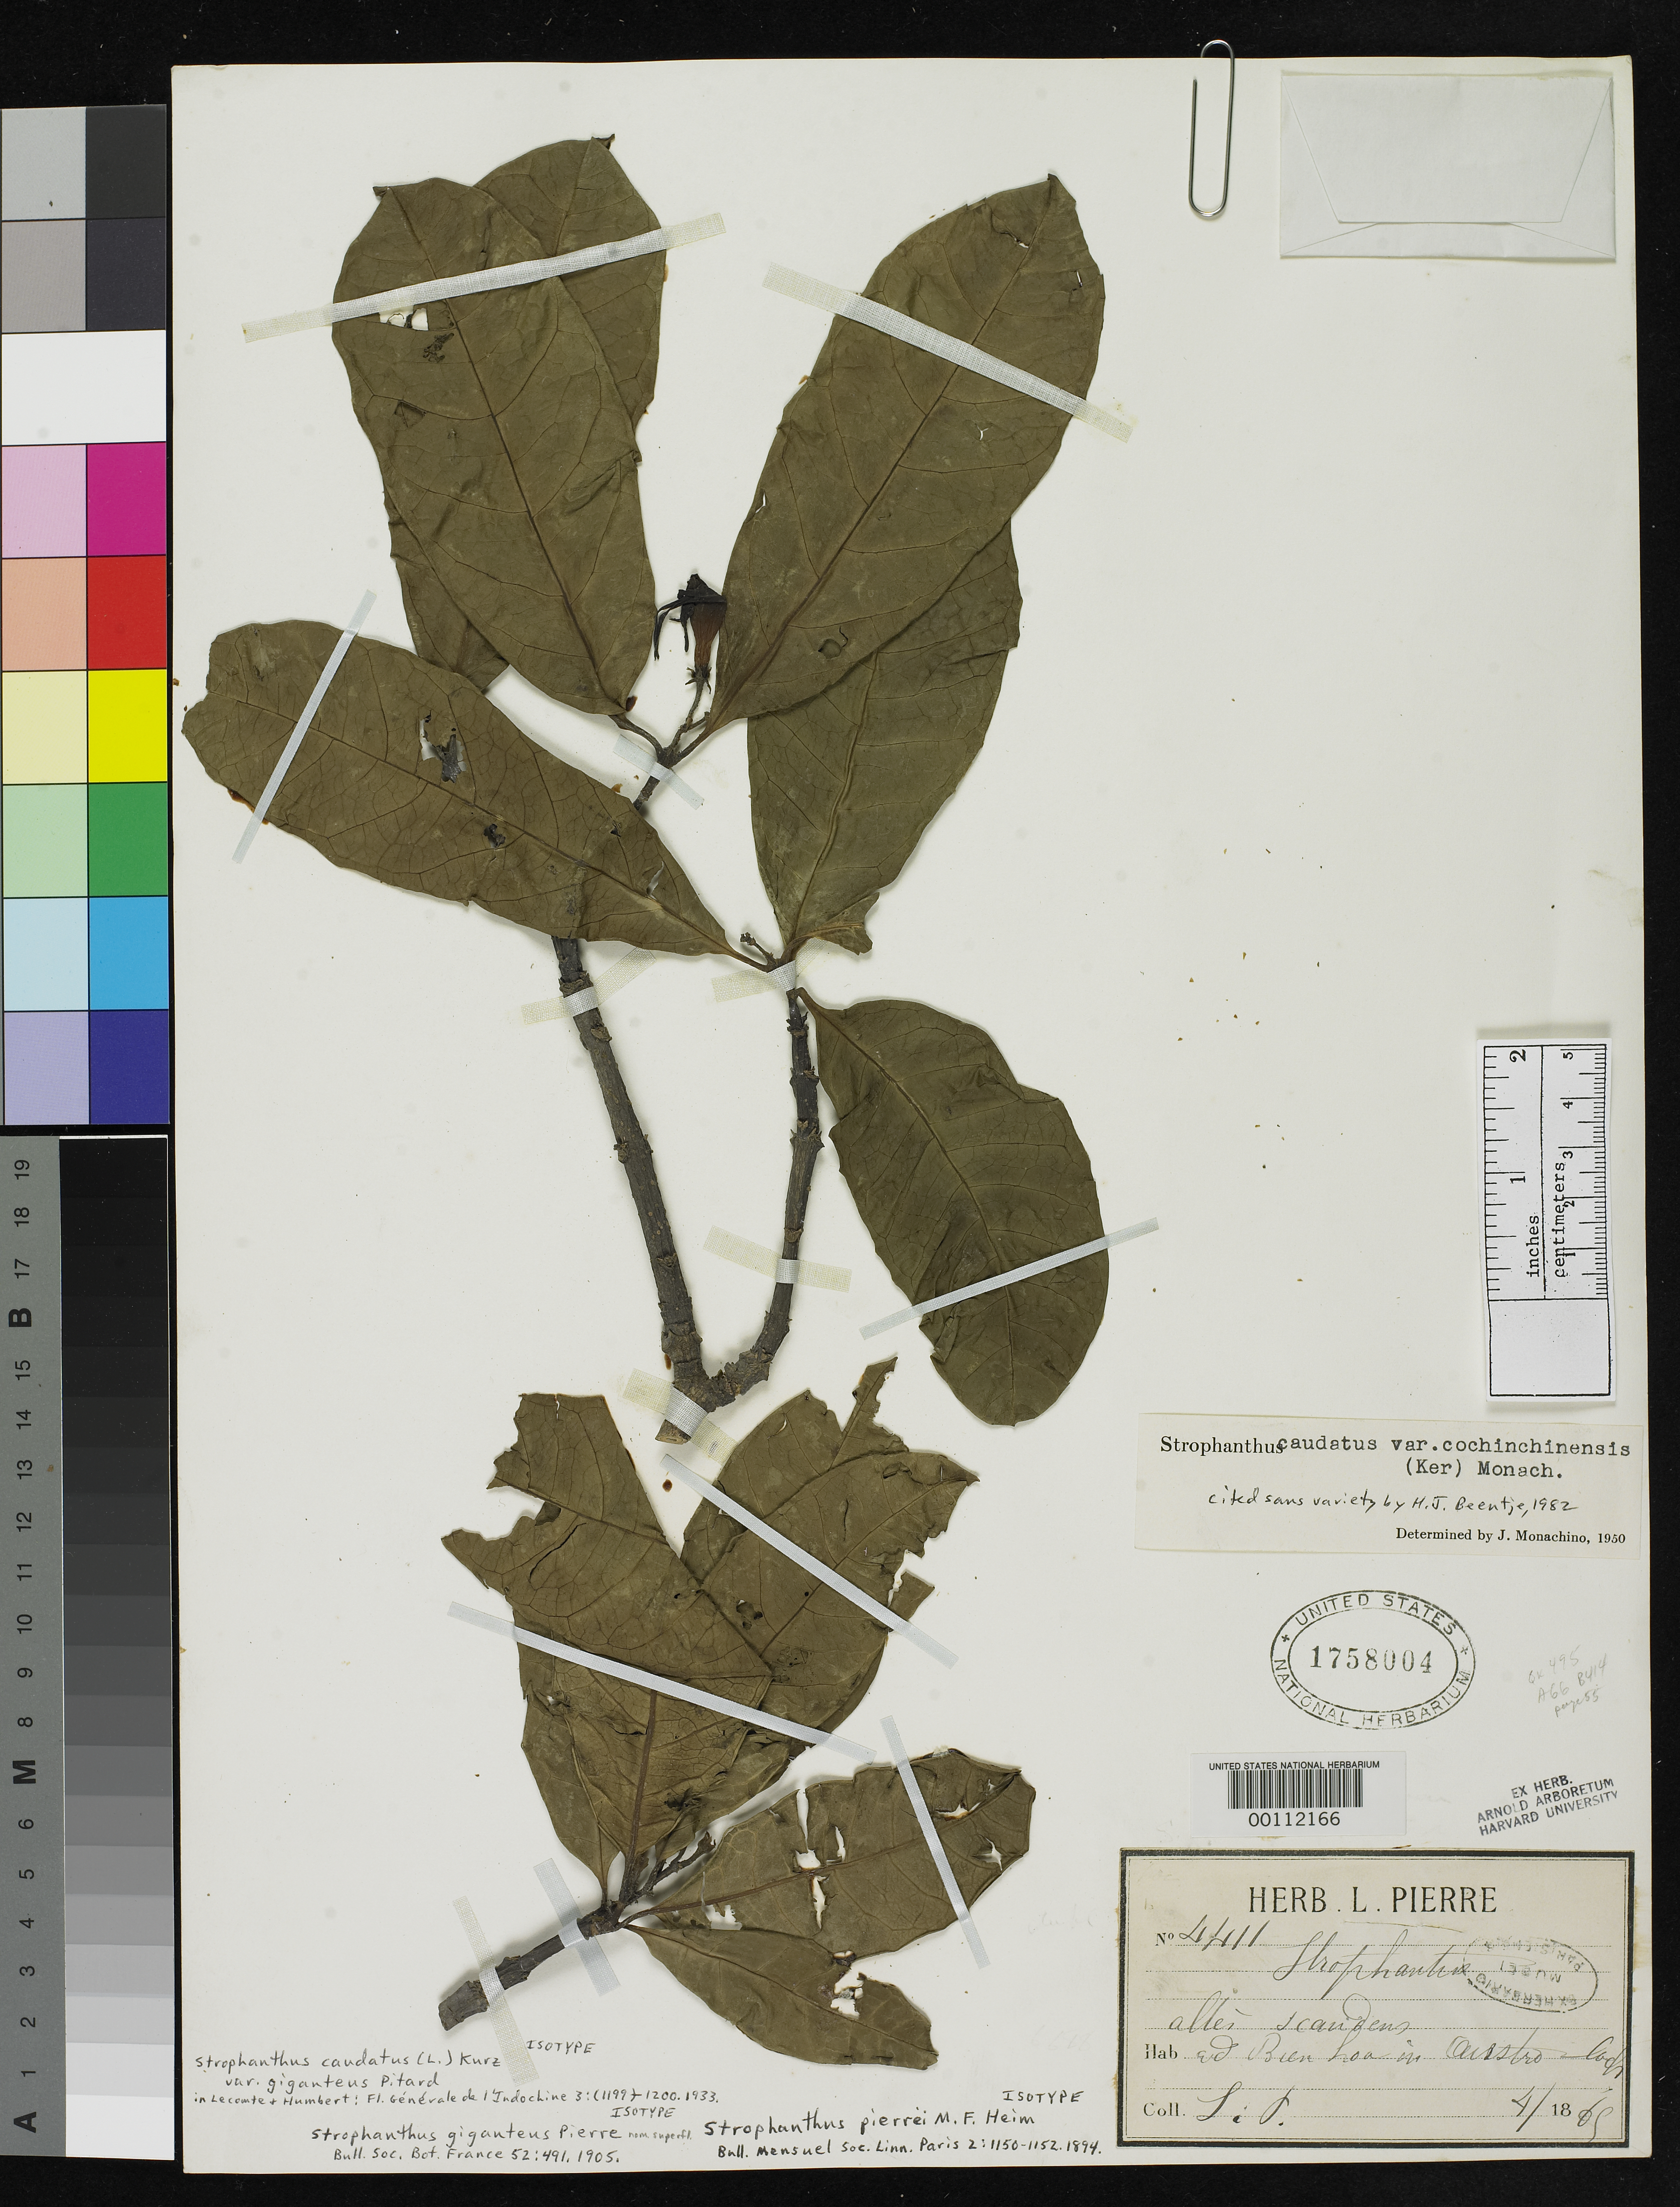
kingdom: Plantae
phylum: Tracheophyta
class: Magnoliopsida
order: Gentianales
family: Apocynaceae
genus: Strophanthus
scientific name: Strophanthus caudatus var. giganteus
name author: Pit. in & Humbert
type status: Isotype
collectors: J. Pierre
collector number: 4411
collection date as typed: Apr 1869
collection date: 1869-04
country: Vietnam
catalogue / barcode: US 1758004-2